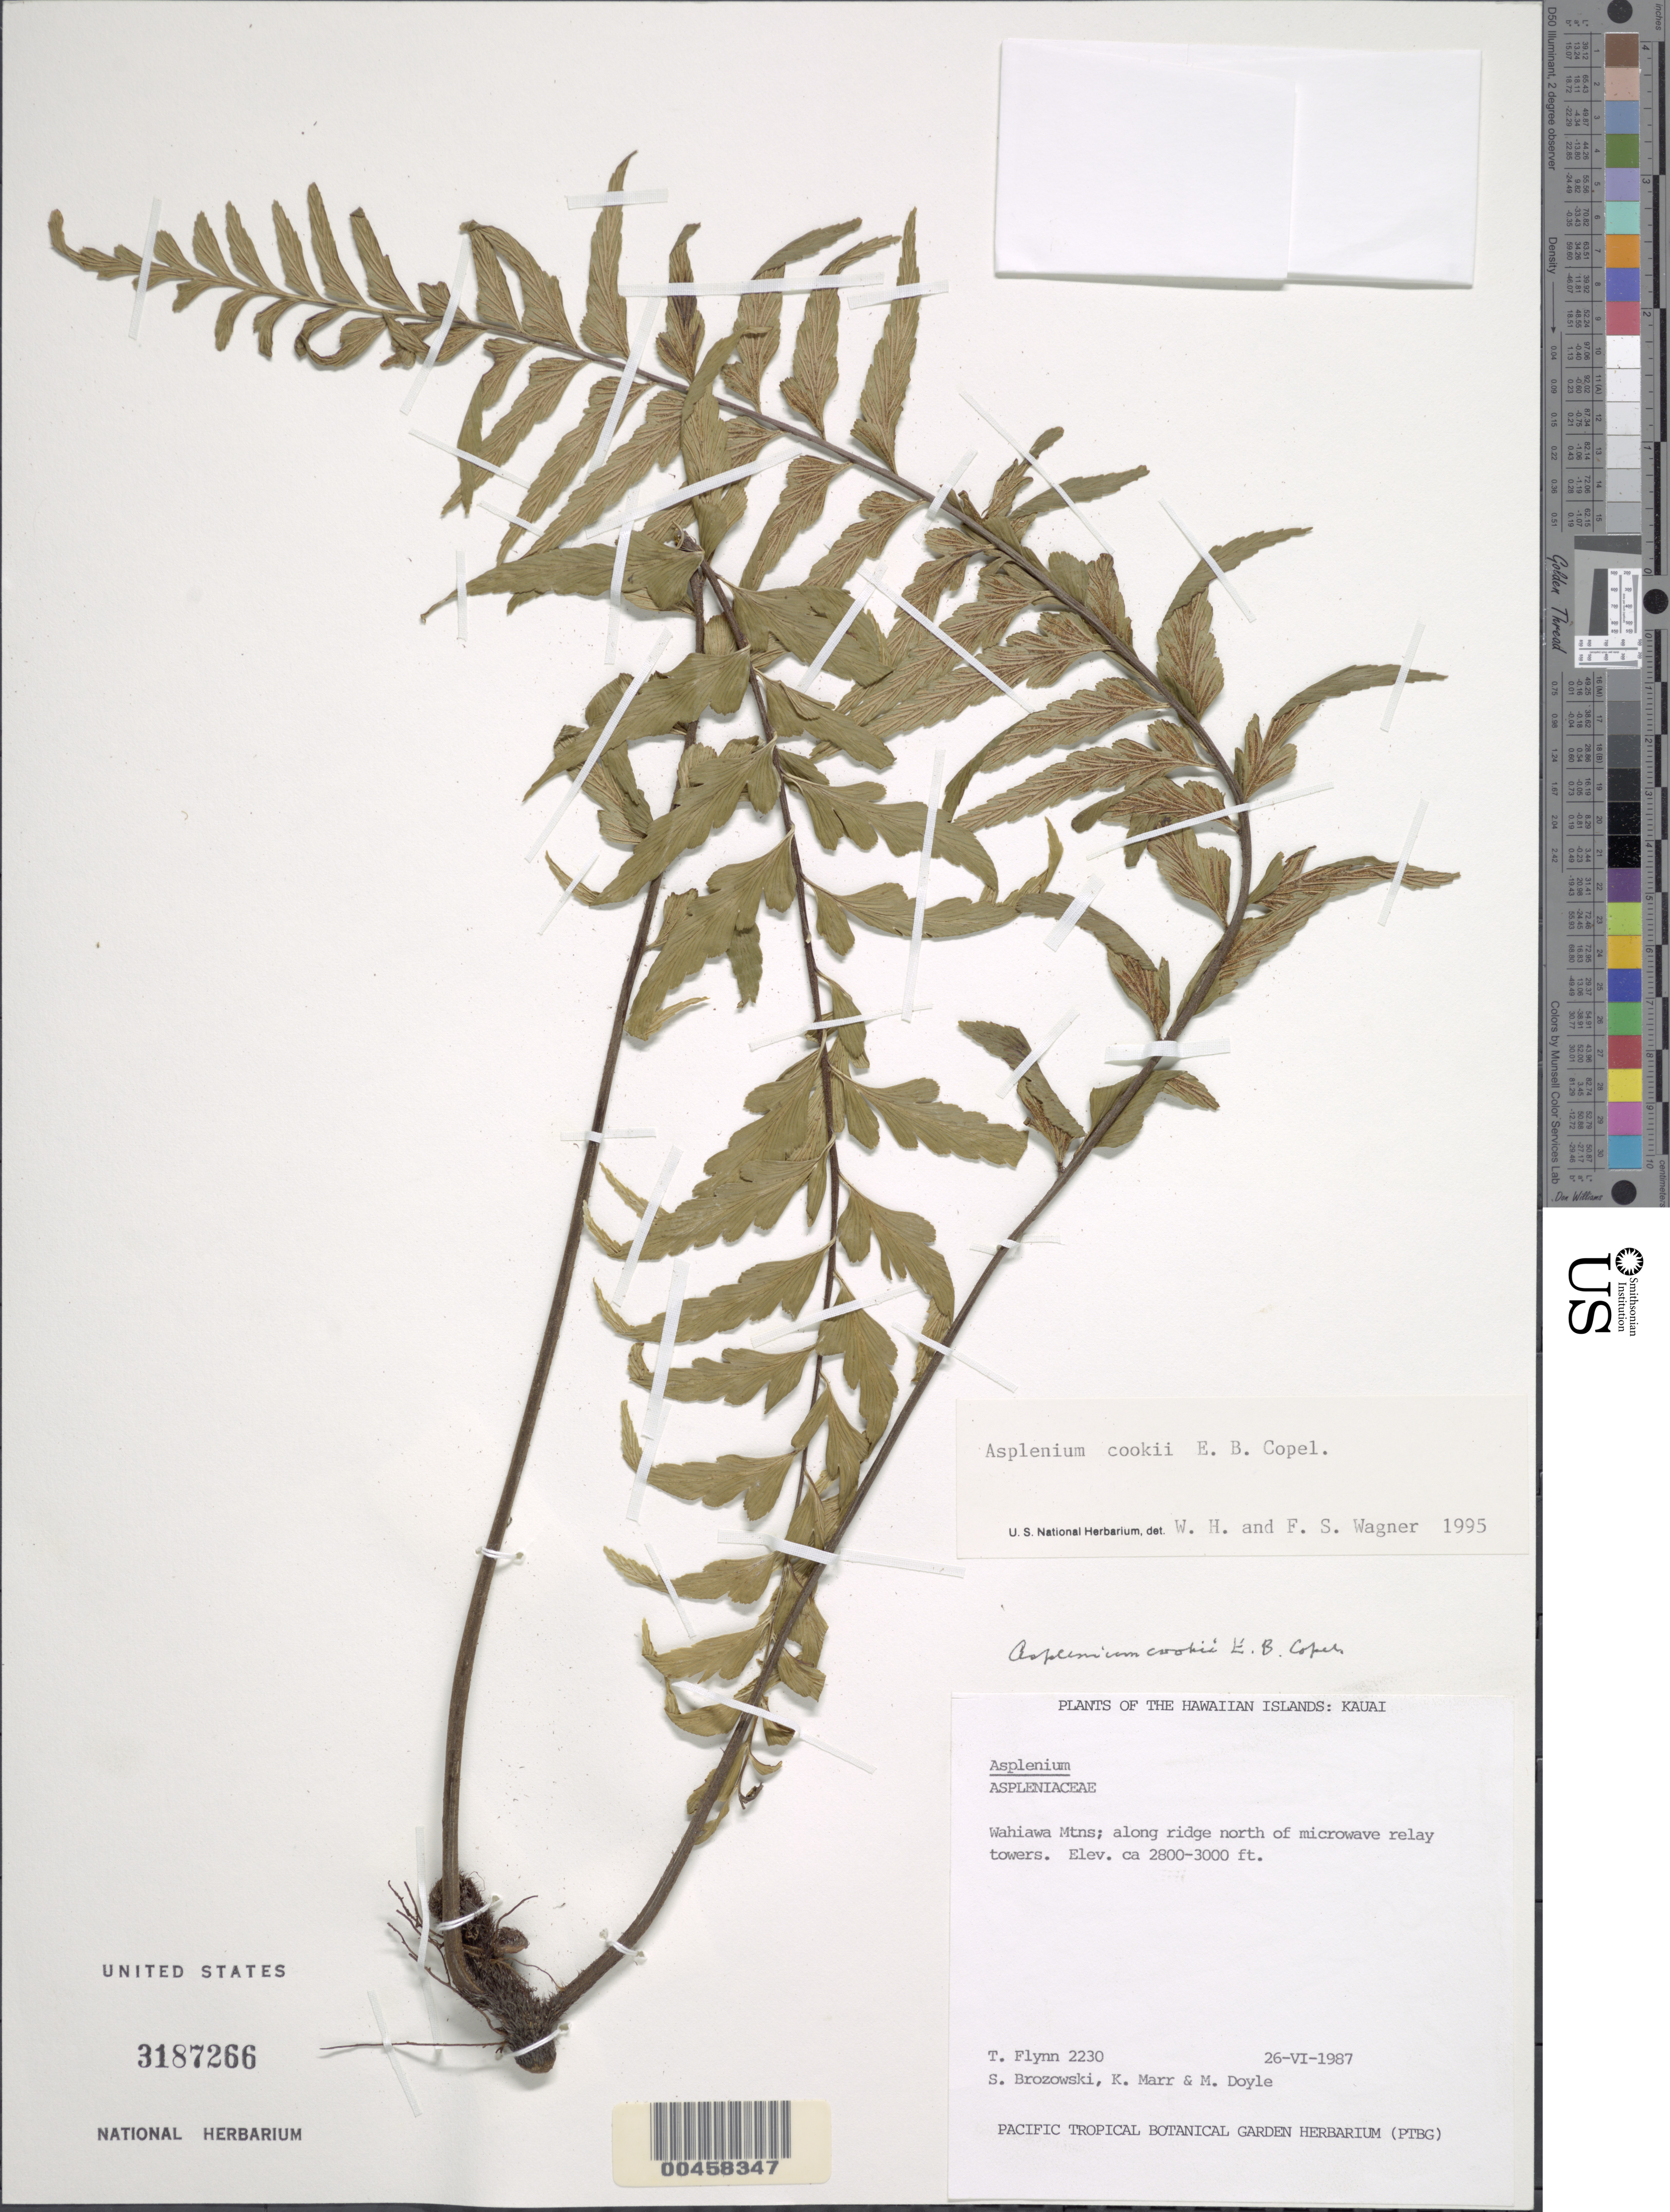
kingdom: Plantae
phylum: Tracheophyta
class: Polypodiopsida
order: Polypodiales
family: Aspleniaceae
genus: Asplenium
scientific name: Asplenium polyodon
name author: G. Forst.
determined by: Wagner, W. L., (BOT), Smithsonian Institution - National Museum of Natural History (UNITED STATES)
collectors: T. W. Flynn, S. Brozowski, K. Marr & M. Doyle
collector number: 2230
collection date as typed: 26 Jun 1987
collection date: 1987-06-26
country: United States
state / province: Hawaii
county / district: Kauai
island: Kaua'i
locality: Wahiawa Mtns; along ridge north of microwave relay towers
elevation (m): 853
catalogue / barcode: US 3187266